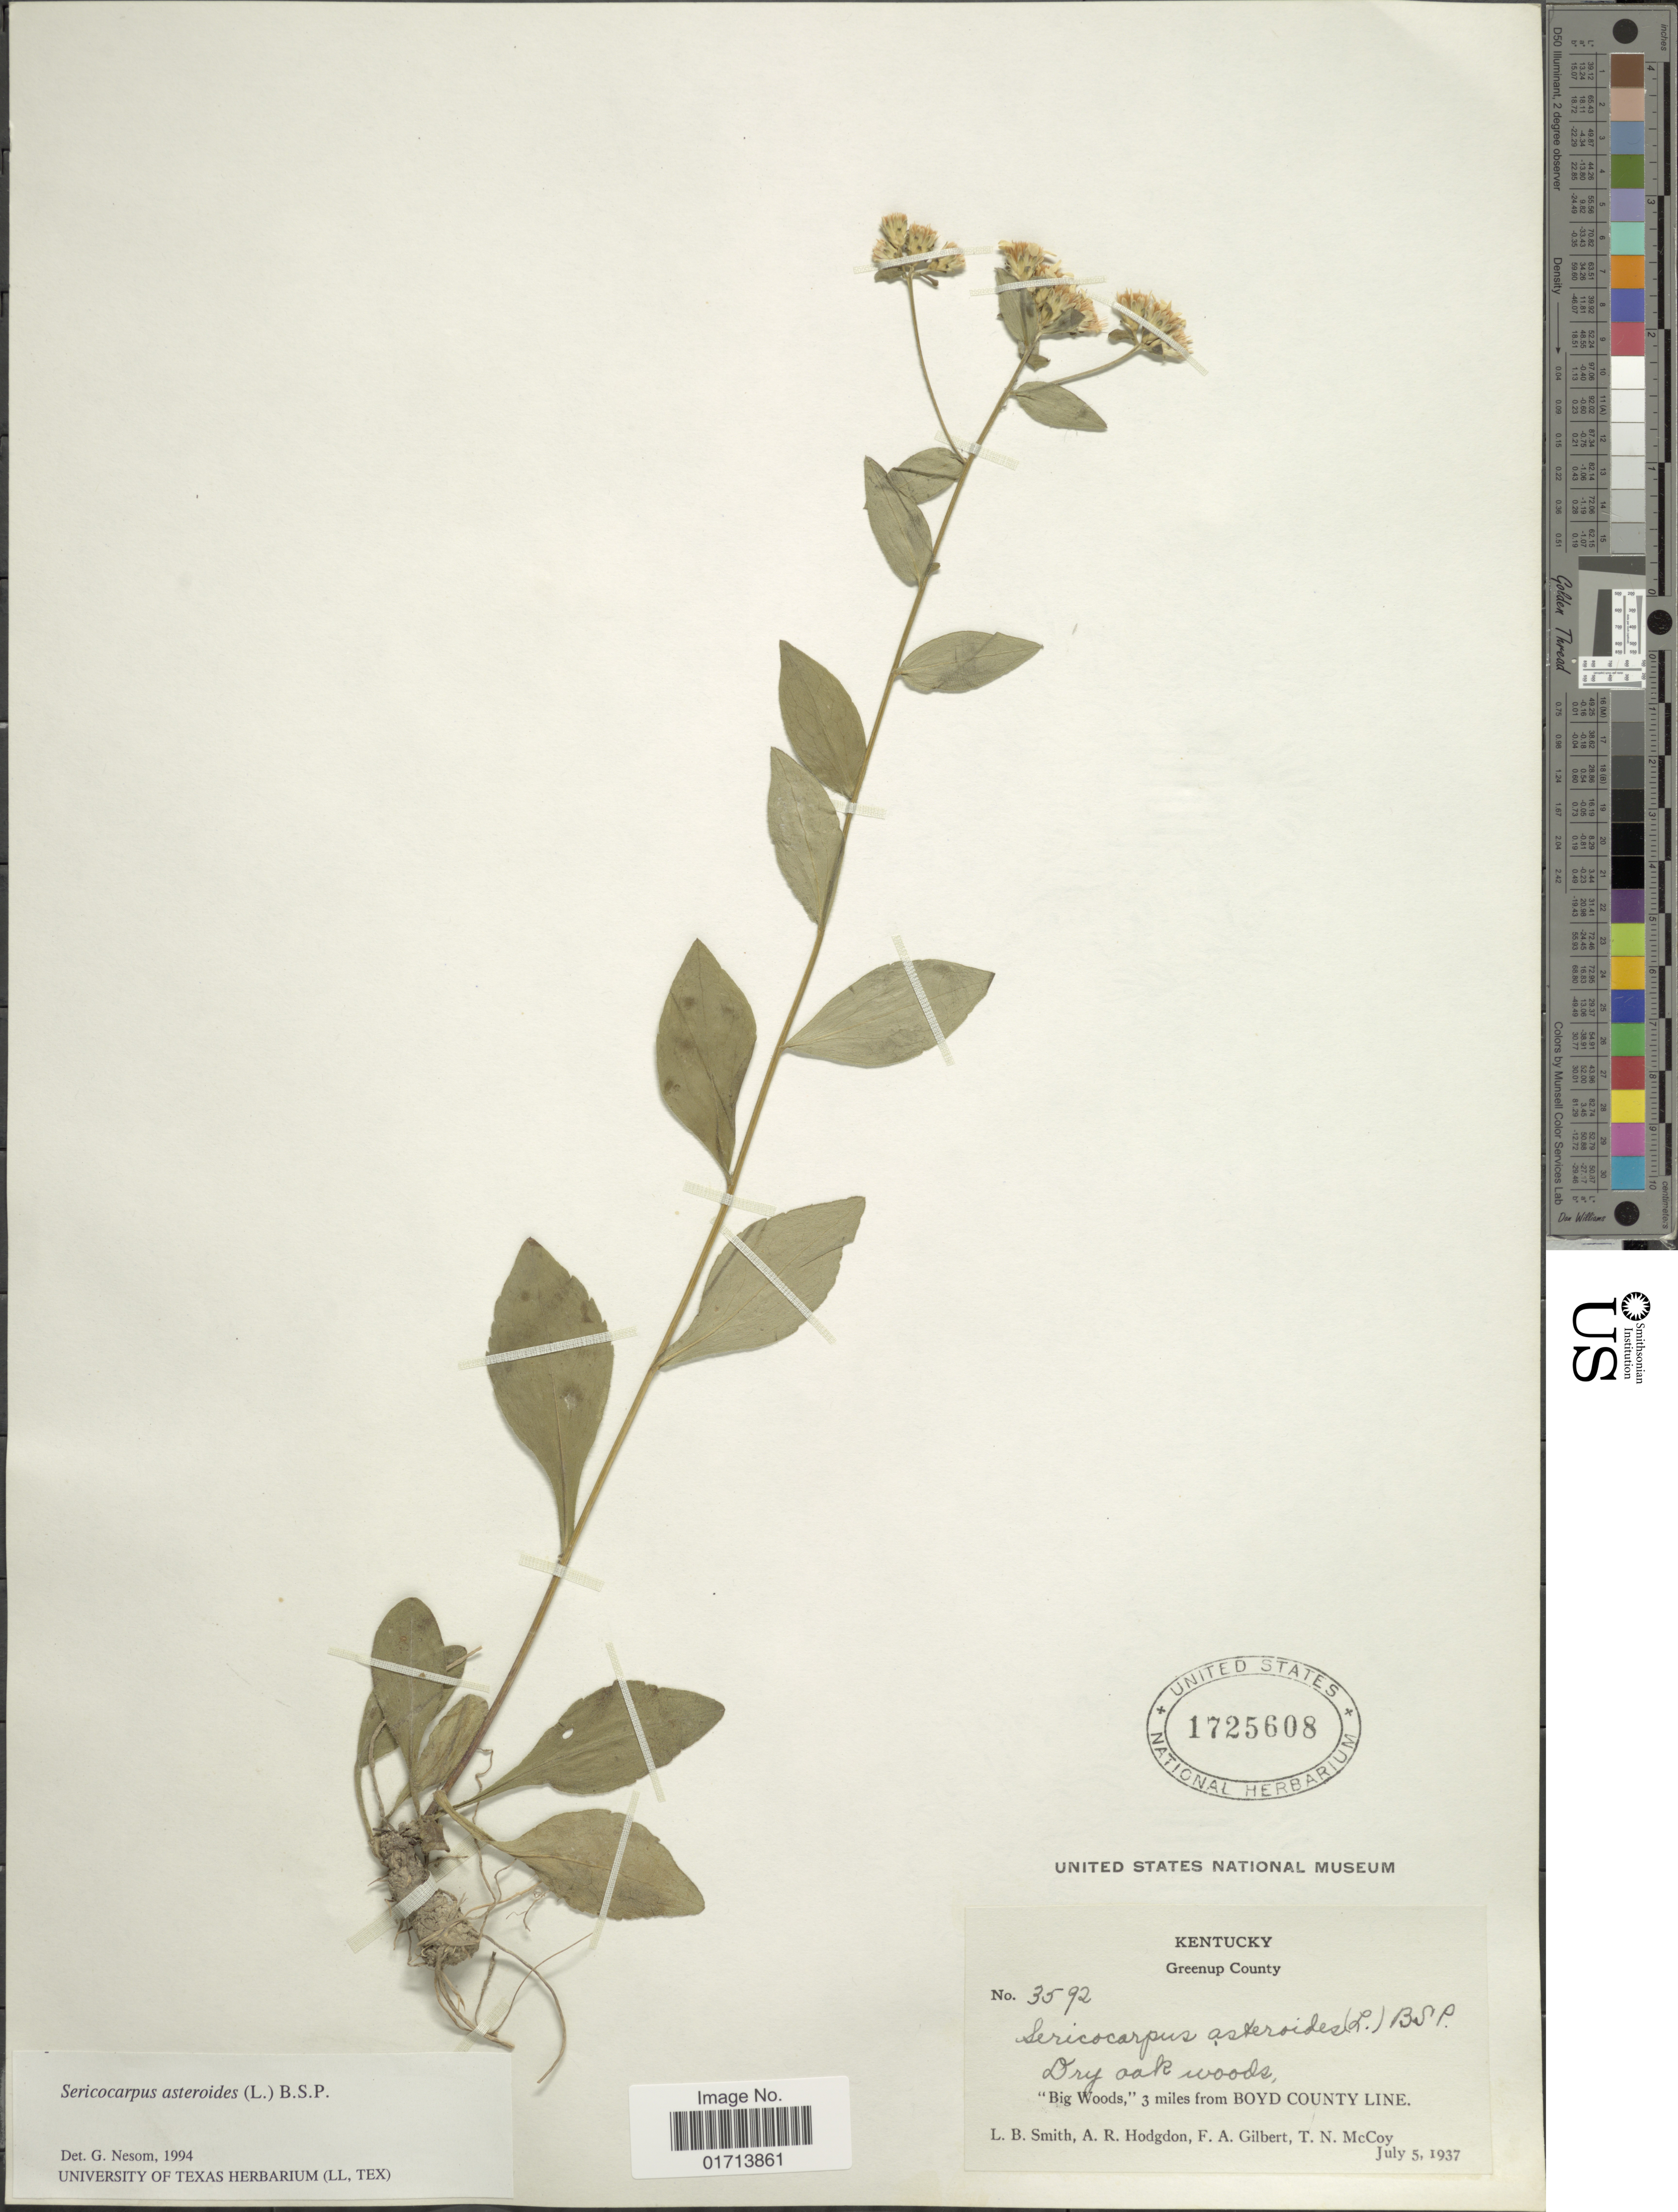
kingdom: Plantae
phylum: Tracheophyta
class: Magnoliopsida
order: Asterales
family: Asteraceae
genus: Sericocarpus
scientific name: Sericocarpus asteroides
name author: (L.) Britton, Stearns & Poggenb.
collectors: L. Smith, A. R. Hodgdon, F. A. Gilbert & T. N. McCoy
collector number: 3592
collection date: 1937-07-05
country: United States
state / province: Kentucky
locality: Greenup County, "Big woods"3 miles from Boyd County Line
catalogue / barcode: US 1725608